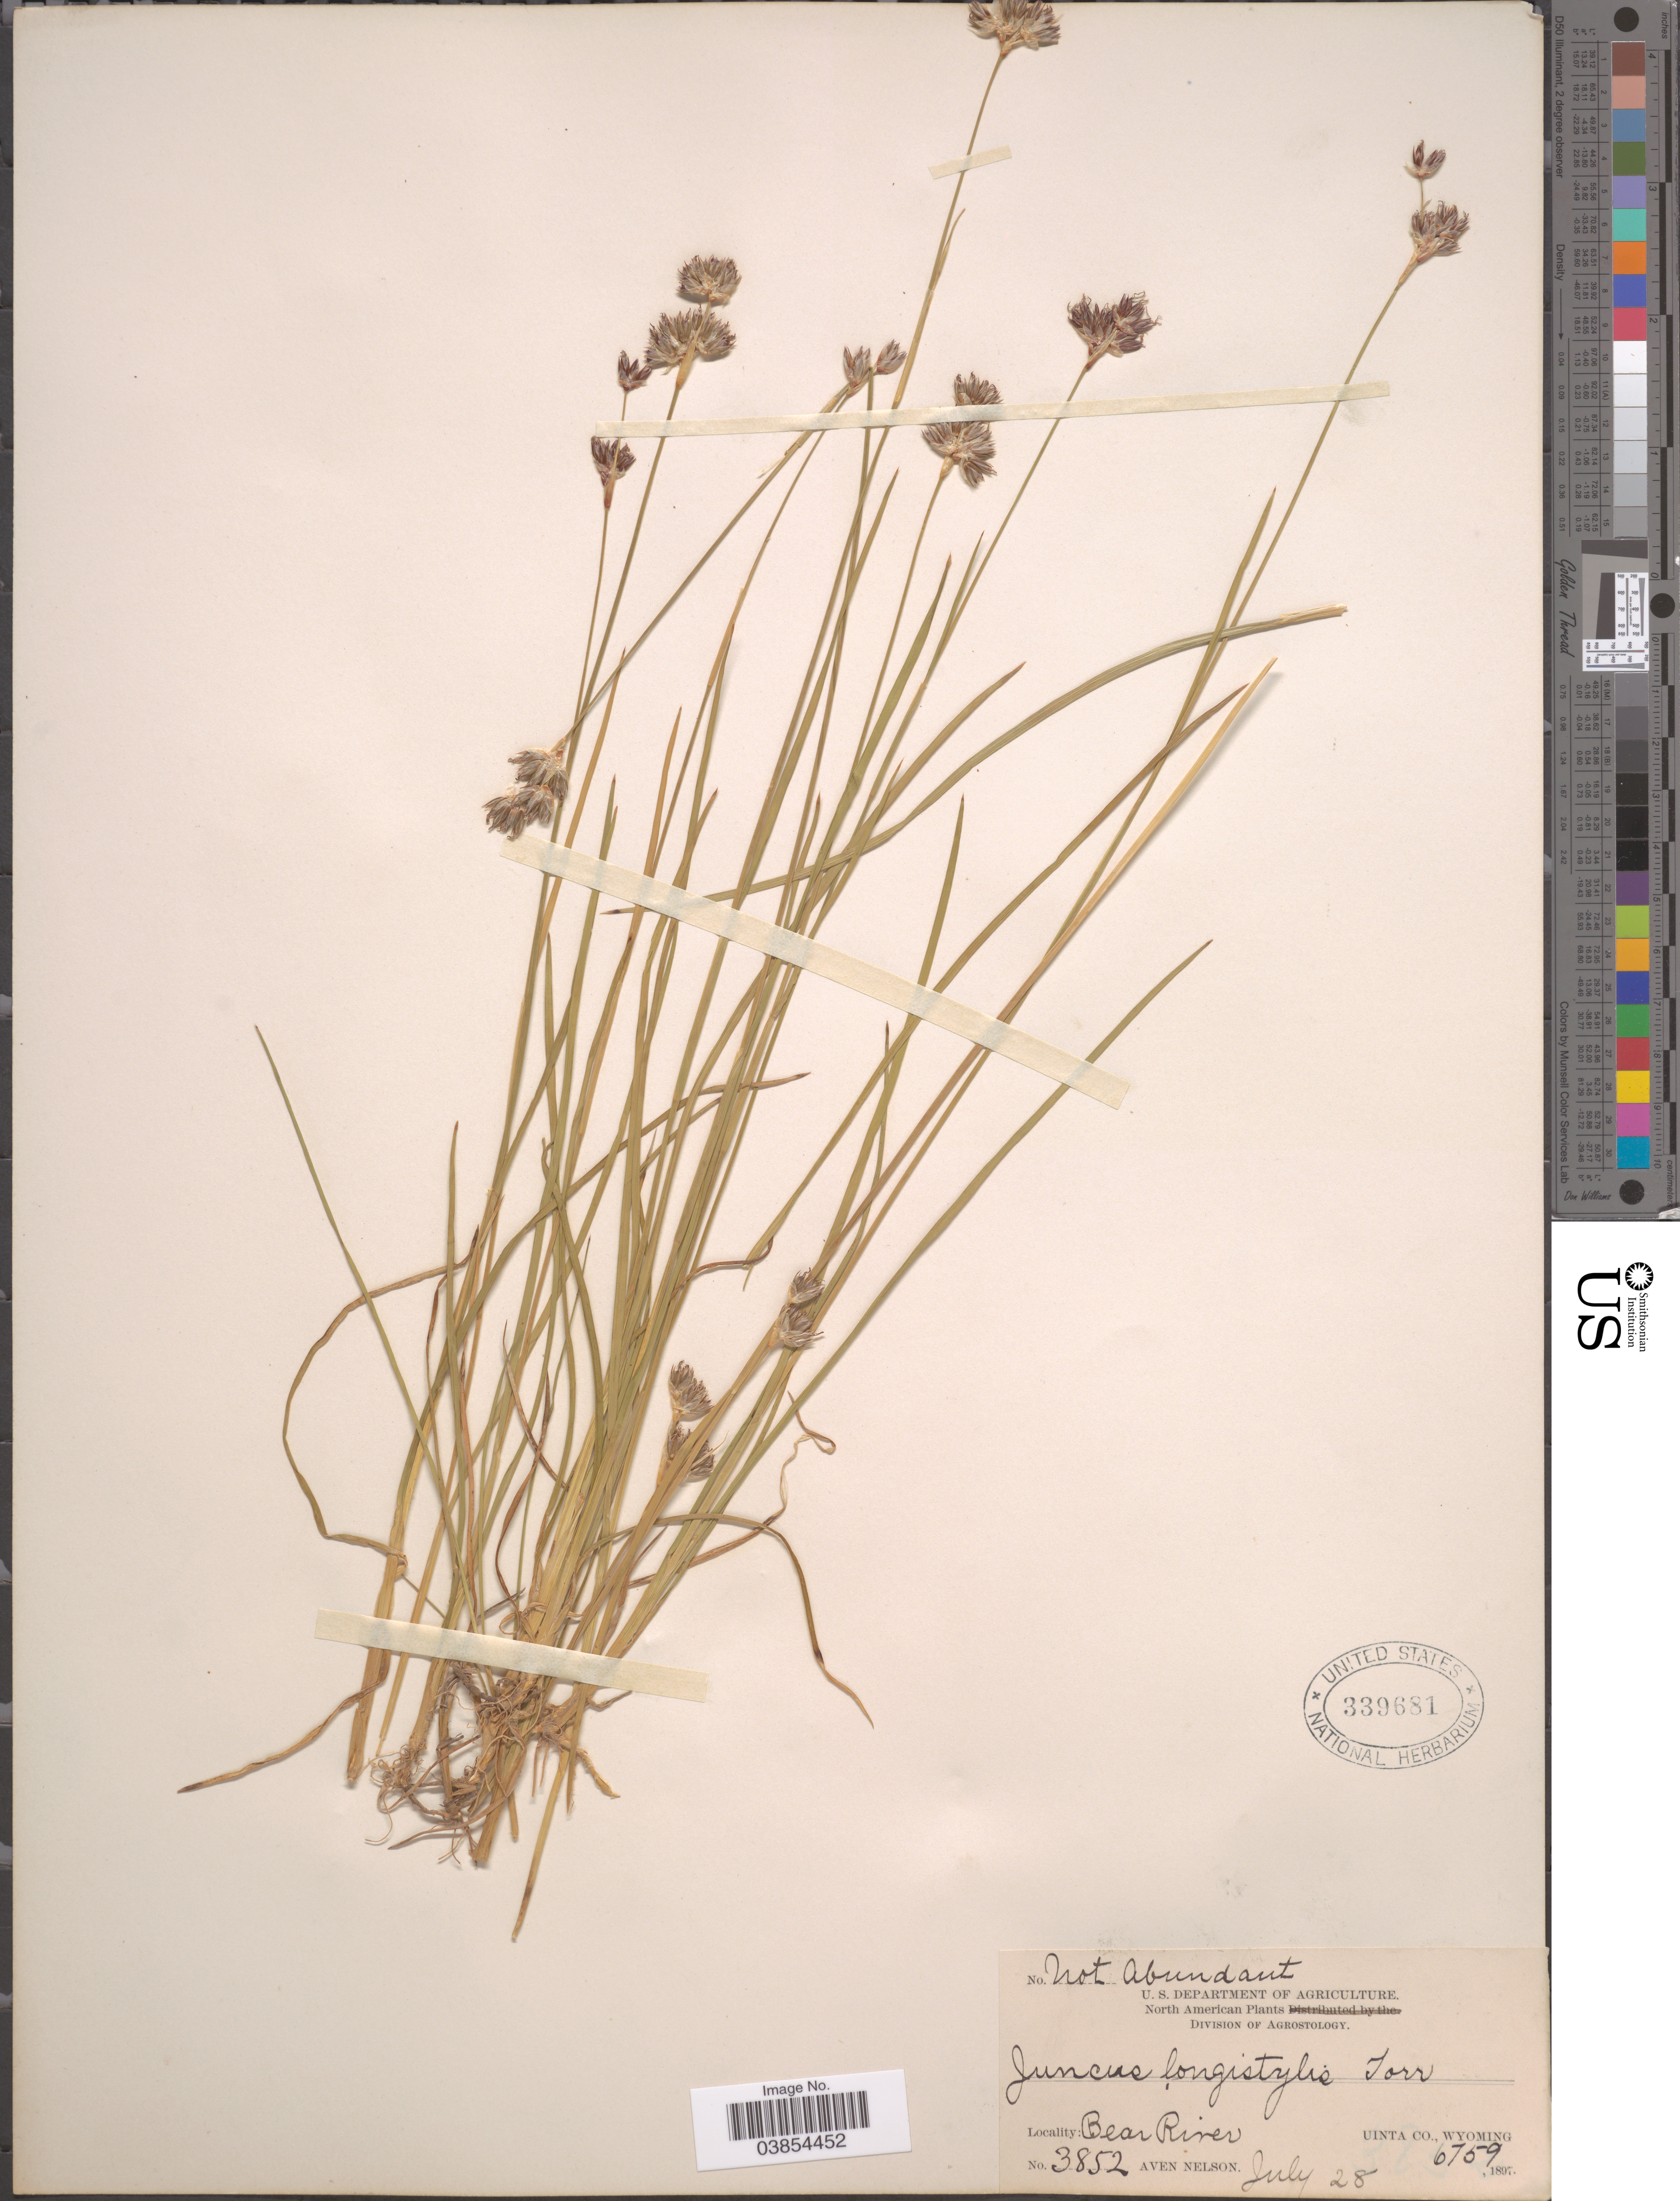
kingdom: Plantae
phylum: Tracheophyta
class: Liliopsida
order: Poales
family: Juncaceae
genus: Juncus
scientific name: Juncus longistylis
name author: Torr.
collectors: A. Nelson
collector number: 3852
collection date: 1897-07-28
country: United States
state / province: Wyoming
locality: Bear River, Uinta Co.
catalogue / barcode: US 339681